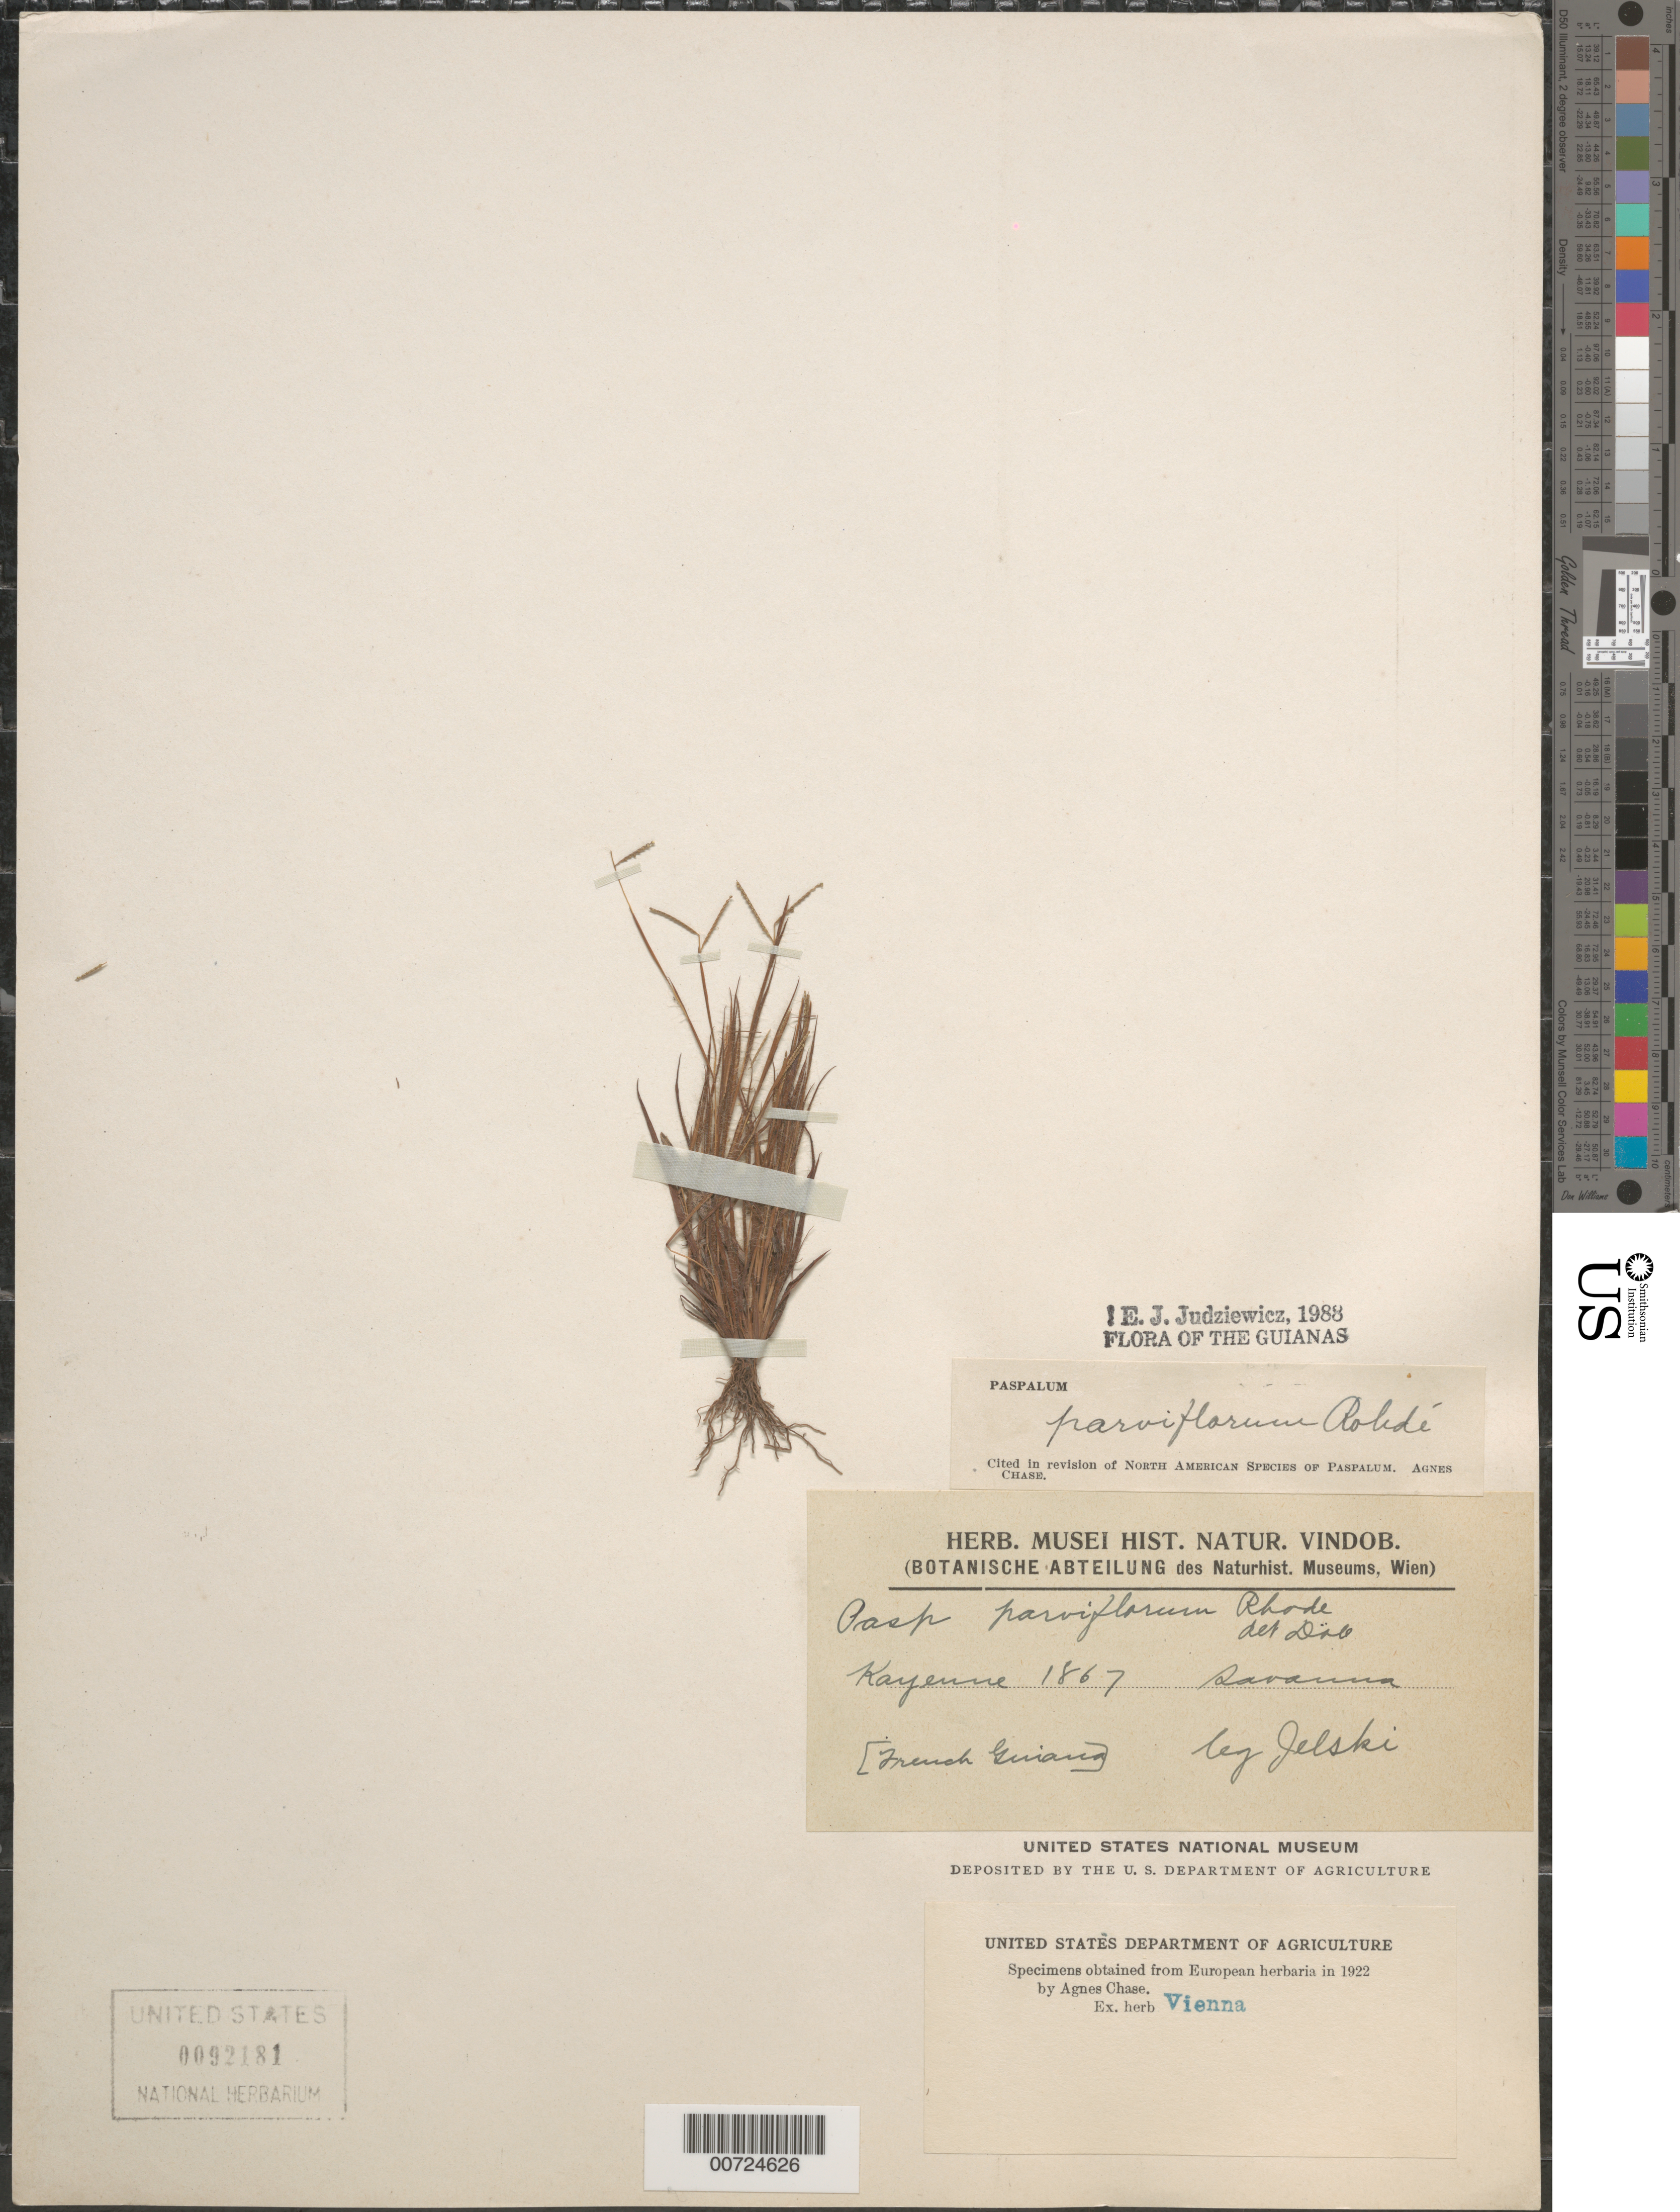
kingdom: Plantae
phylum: Tracheophyta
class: Liliopsida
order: Poales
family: Poaceae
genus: Paspalum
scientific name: Paspalum parviflorum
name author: Rohde ex Flüggé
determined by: Judziewicz, E. J.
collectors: H. Jelski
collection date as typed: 1867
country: French Guiana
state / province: Cayenne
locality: Cayenne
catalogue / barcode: US 92181